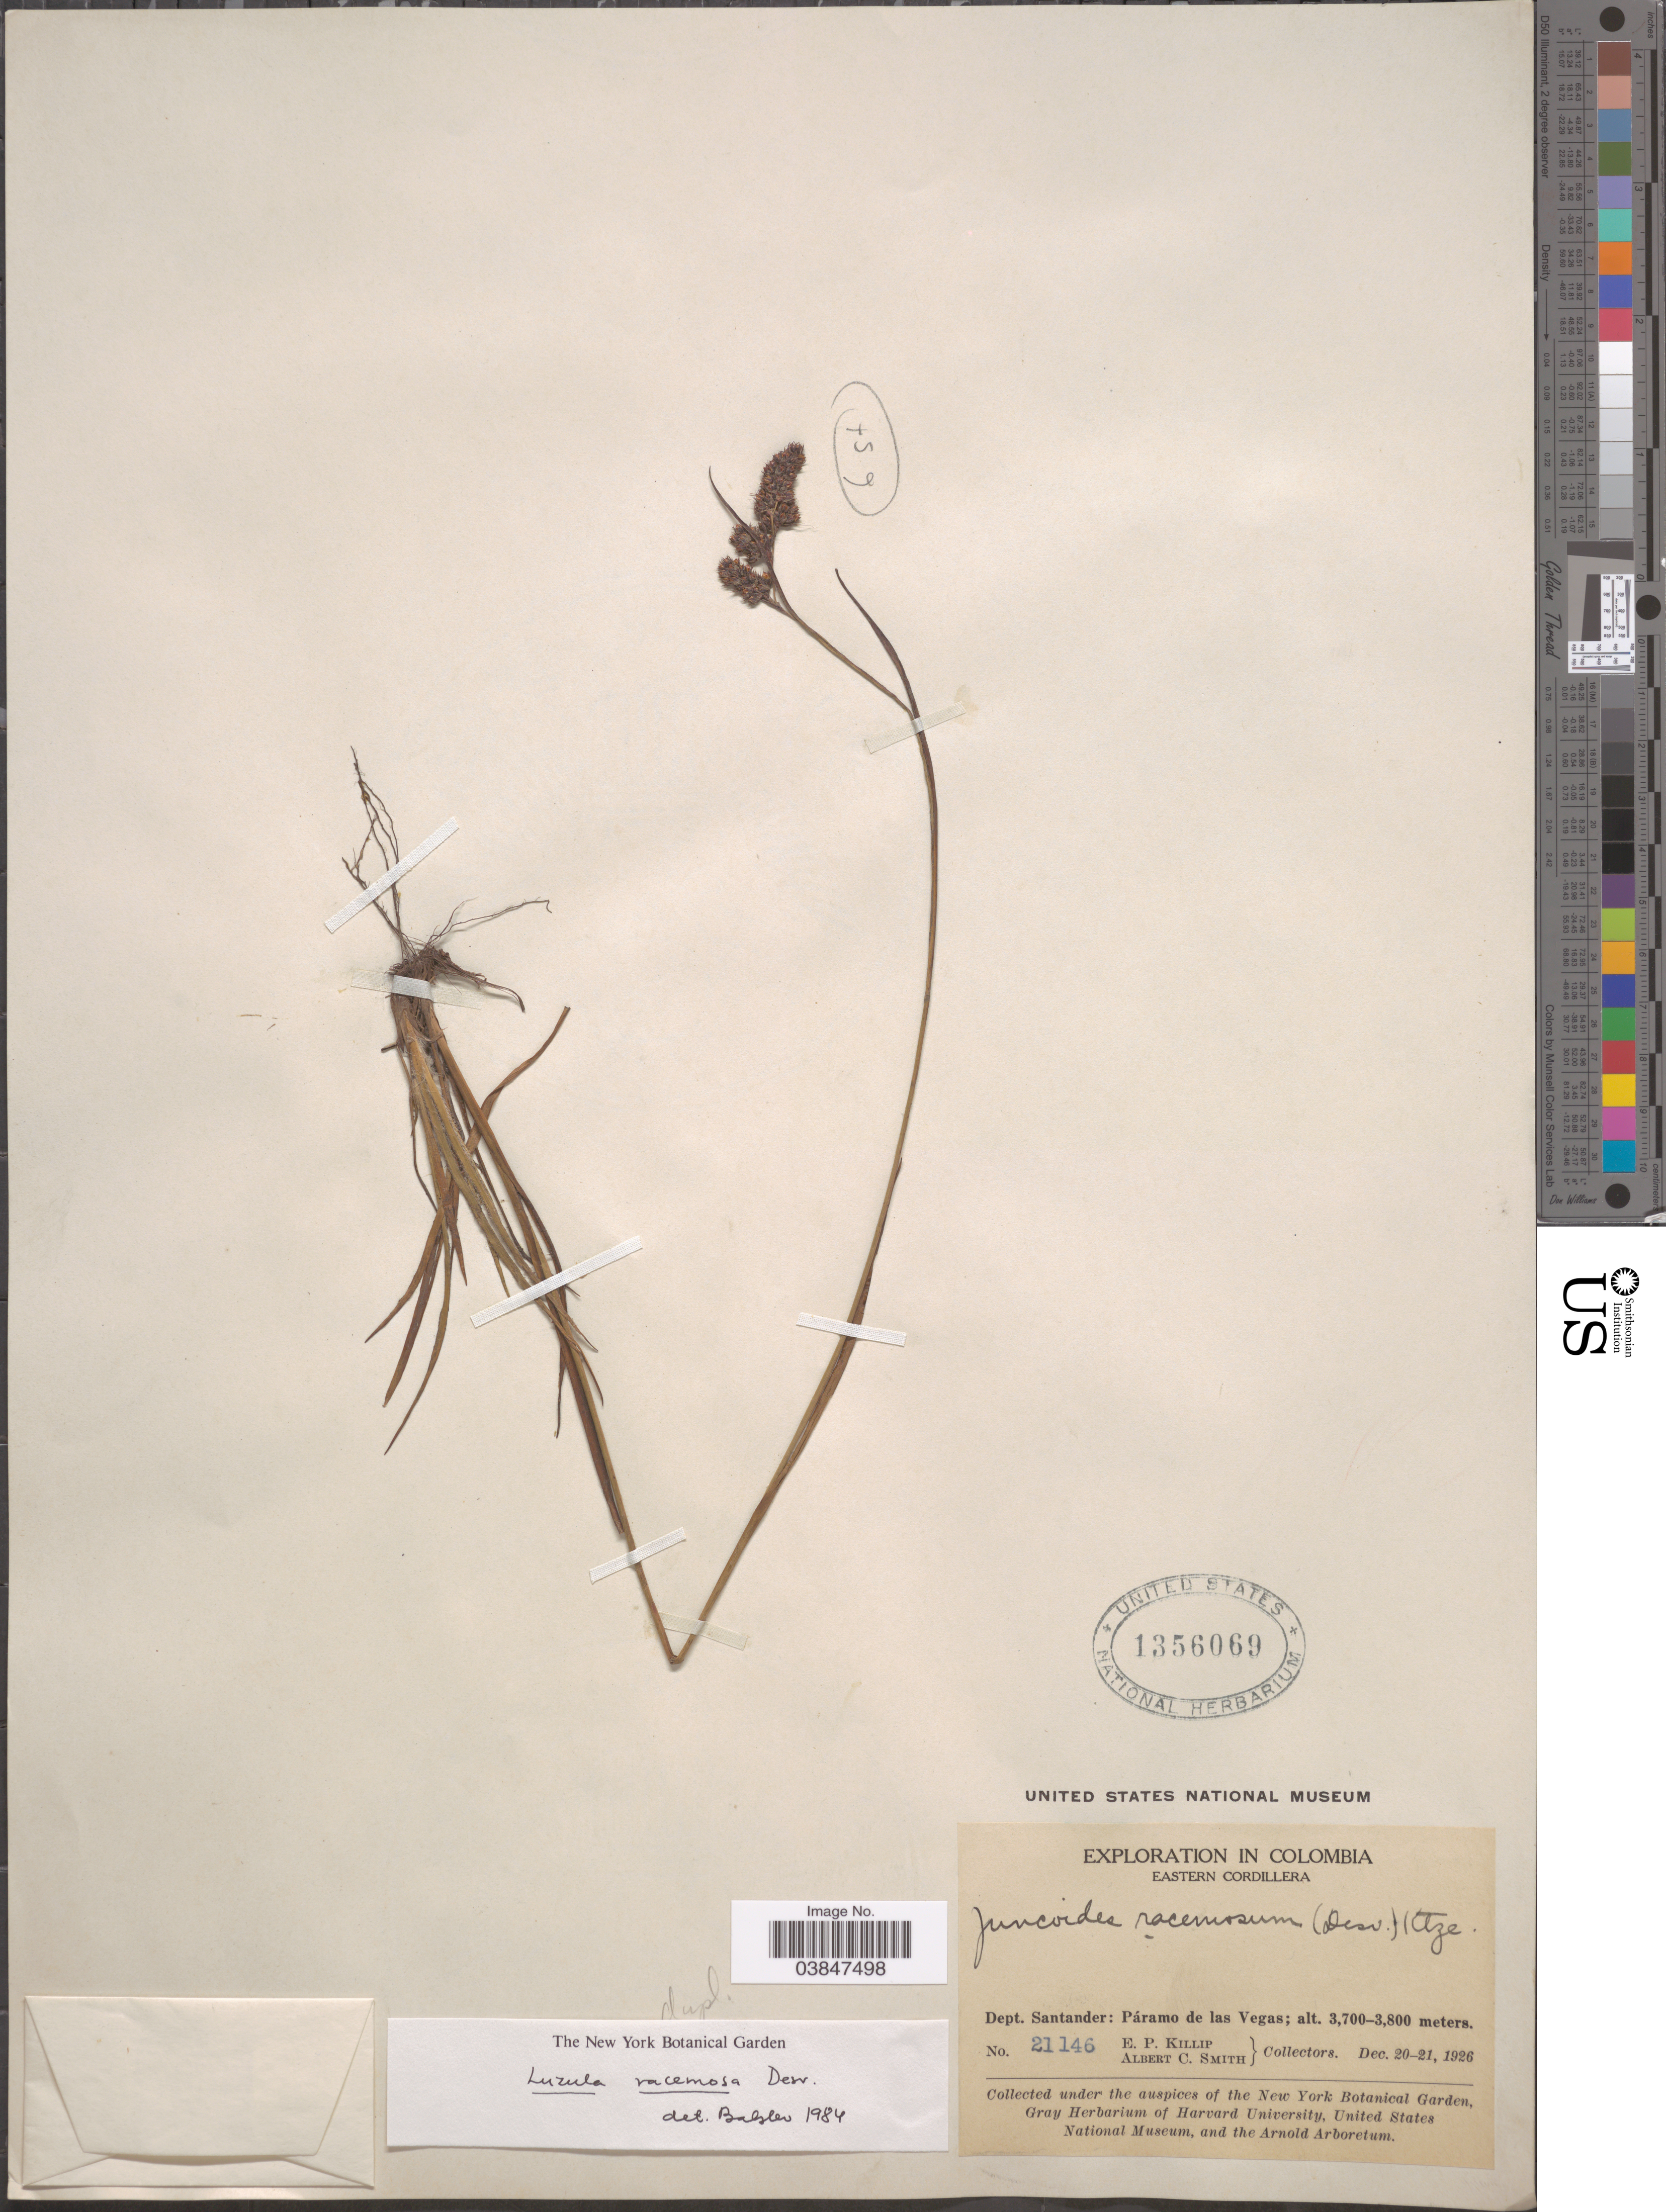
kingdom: Plantae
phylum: Tracheophyta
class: Liliopsida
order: Poales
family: Juncaceae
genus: Luzula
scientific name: Luzula racemosa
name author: Desv.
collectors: E. P. Killip & A. C. Smith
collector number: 21146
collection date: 1926-12-20/1926-12-21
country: Colombia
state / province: Santander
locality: Eastern Cordillera. Dept. Santander: Páramo de las Vegas.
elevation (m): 3700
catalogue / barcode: US 1356069